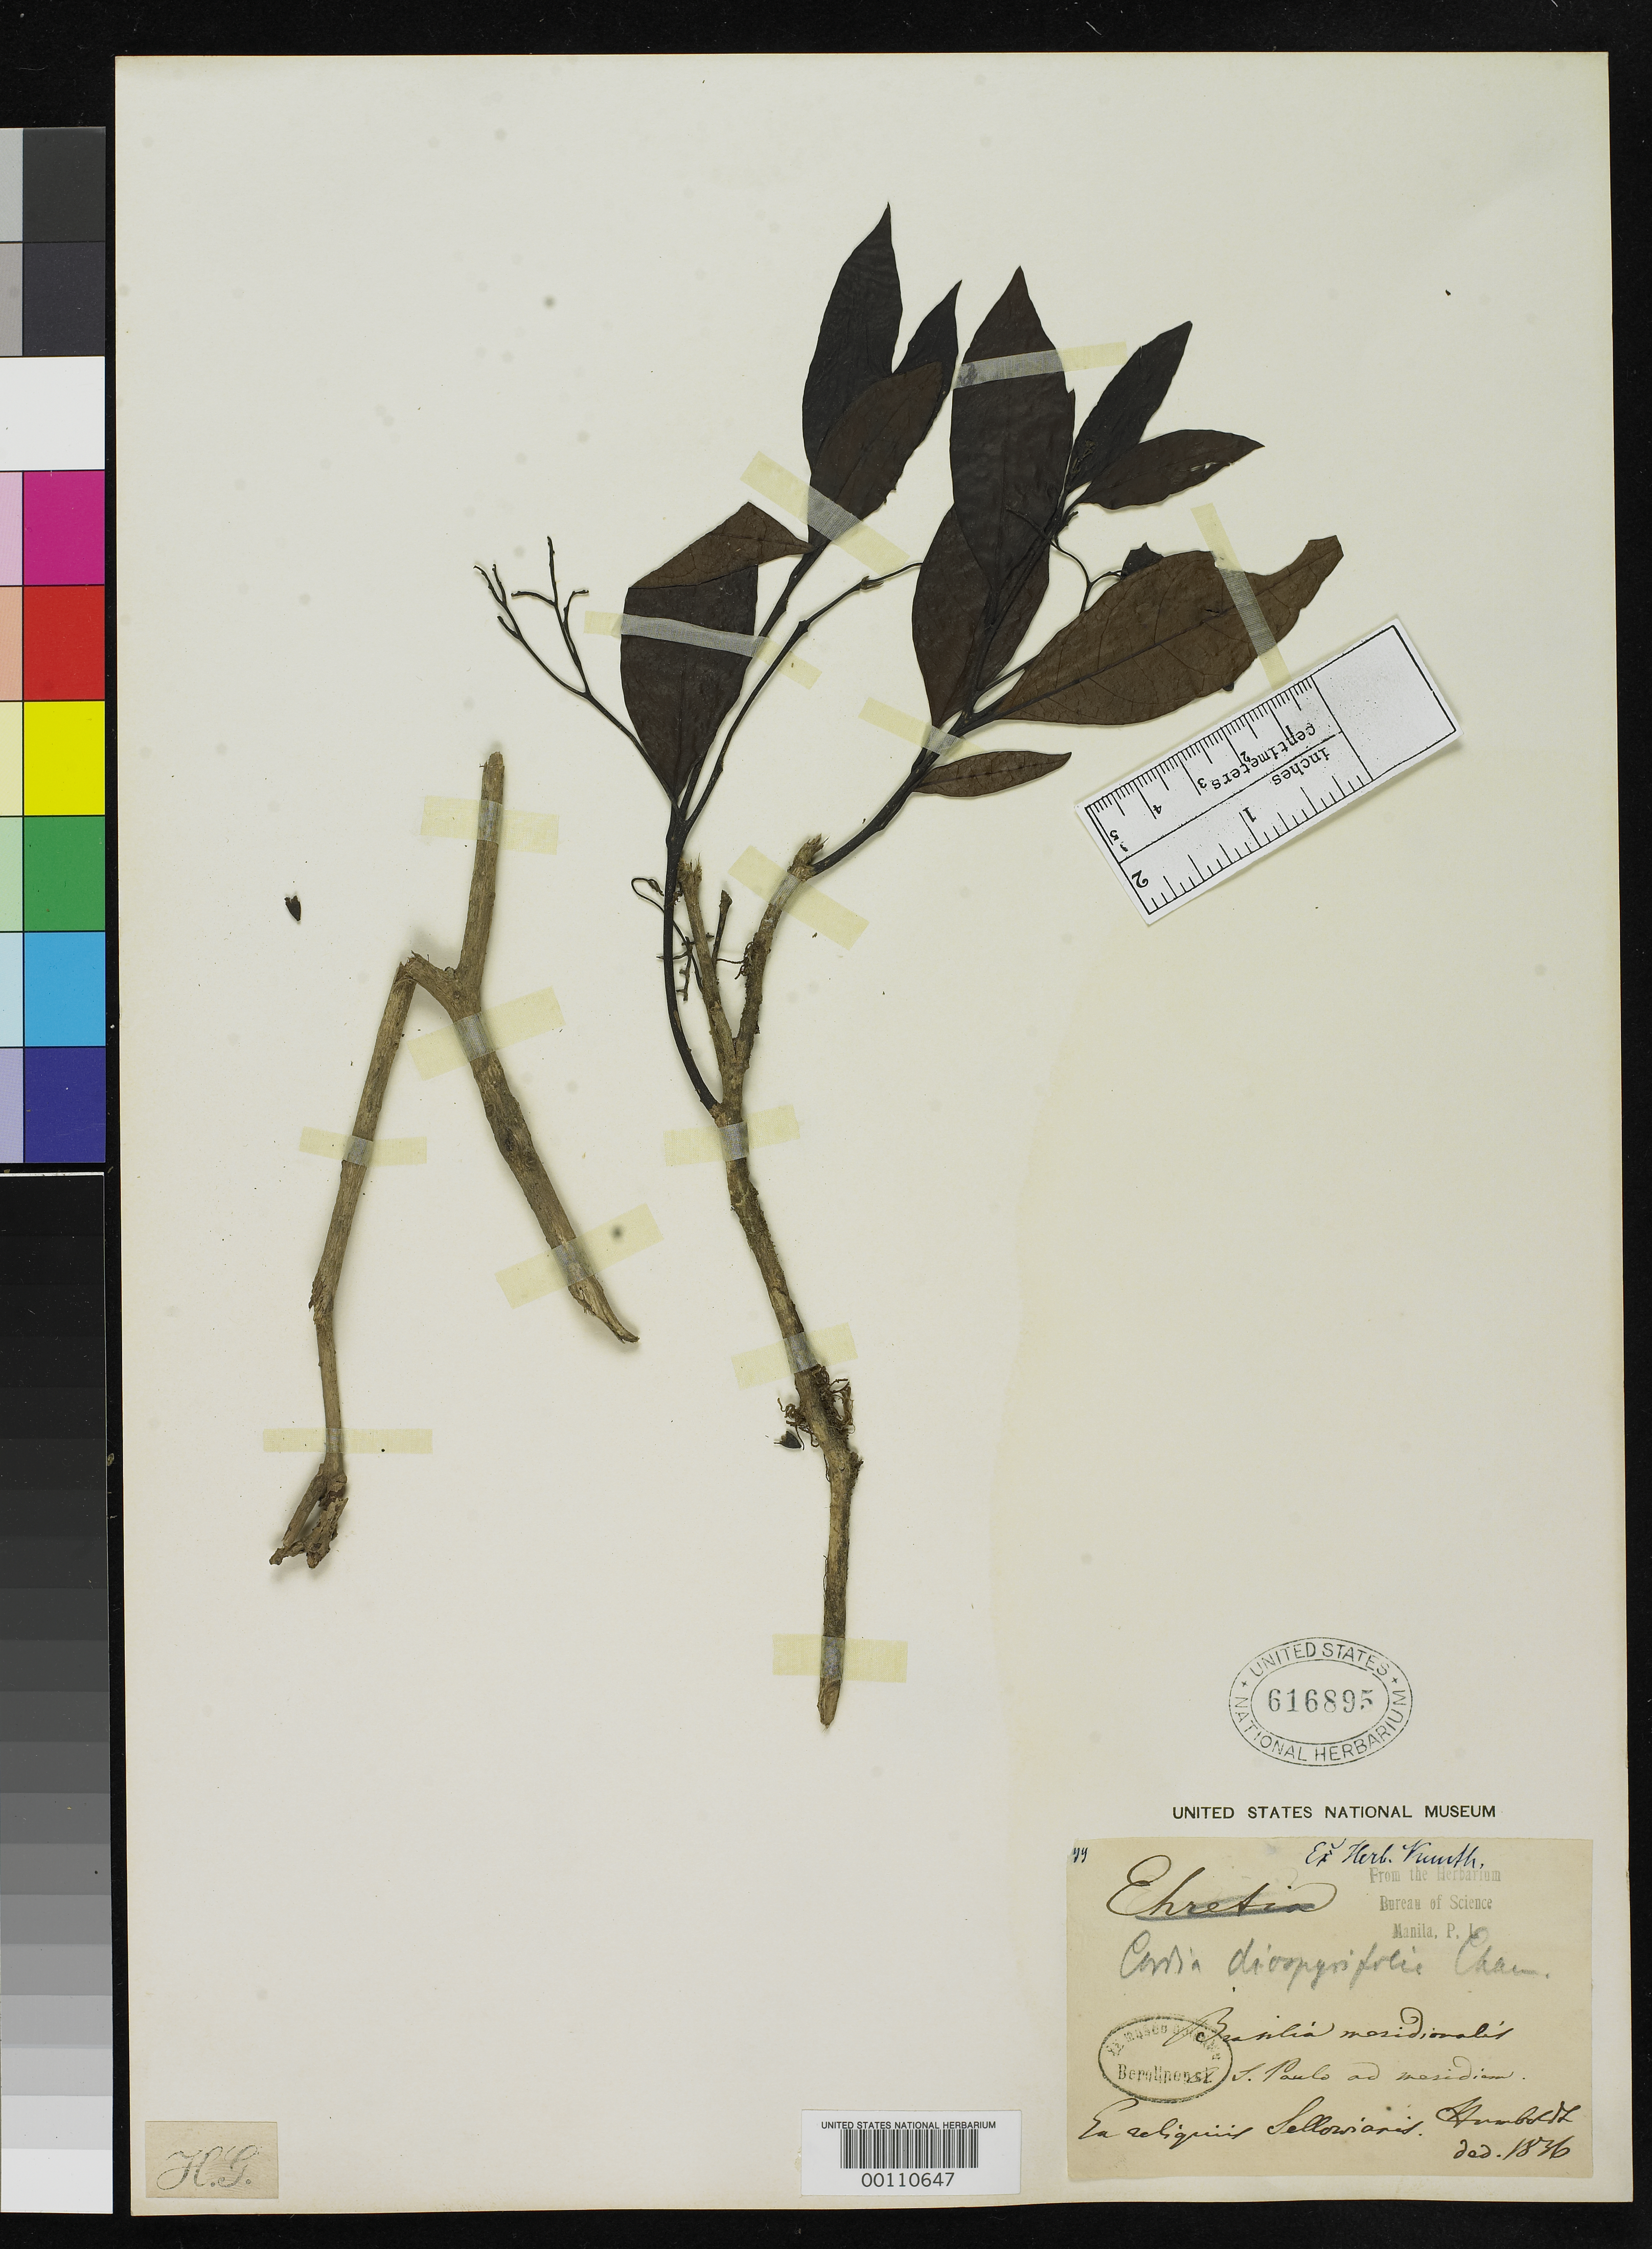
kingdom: Plantae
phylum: Tracheophyta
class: Magnoliopsida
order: Boraginales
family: Cordiaceae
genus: Cordia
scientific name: Cordia diospyrifolia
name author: Cham.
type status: Type Collection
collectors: F. Sellow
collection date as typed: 1846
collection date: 1846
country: Brazil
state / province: Minas Gerais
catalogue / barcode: US 616895